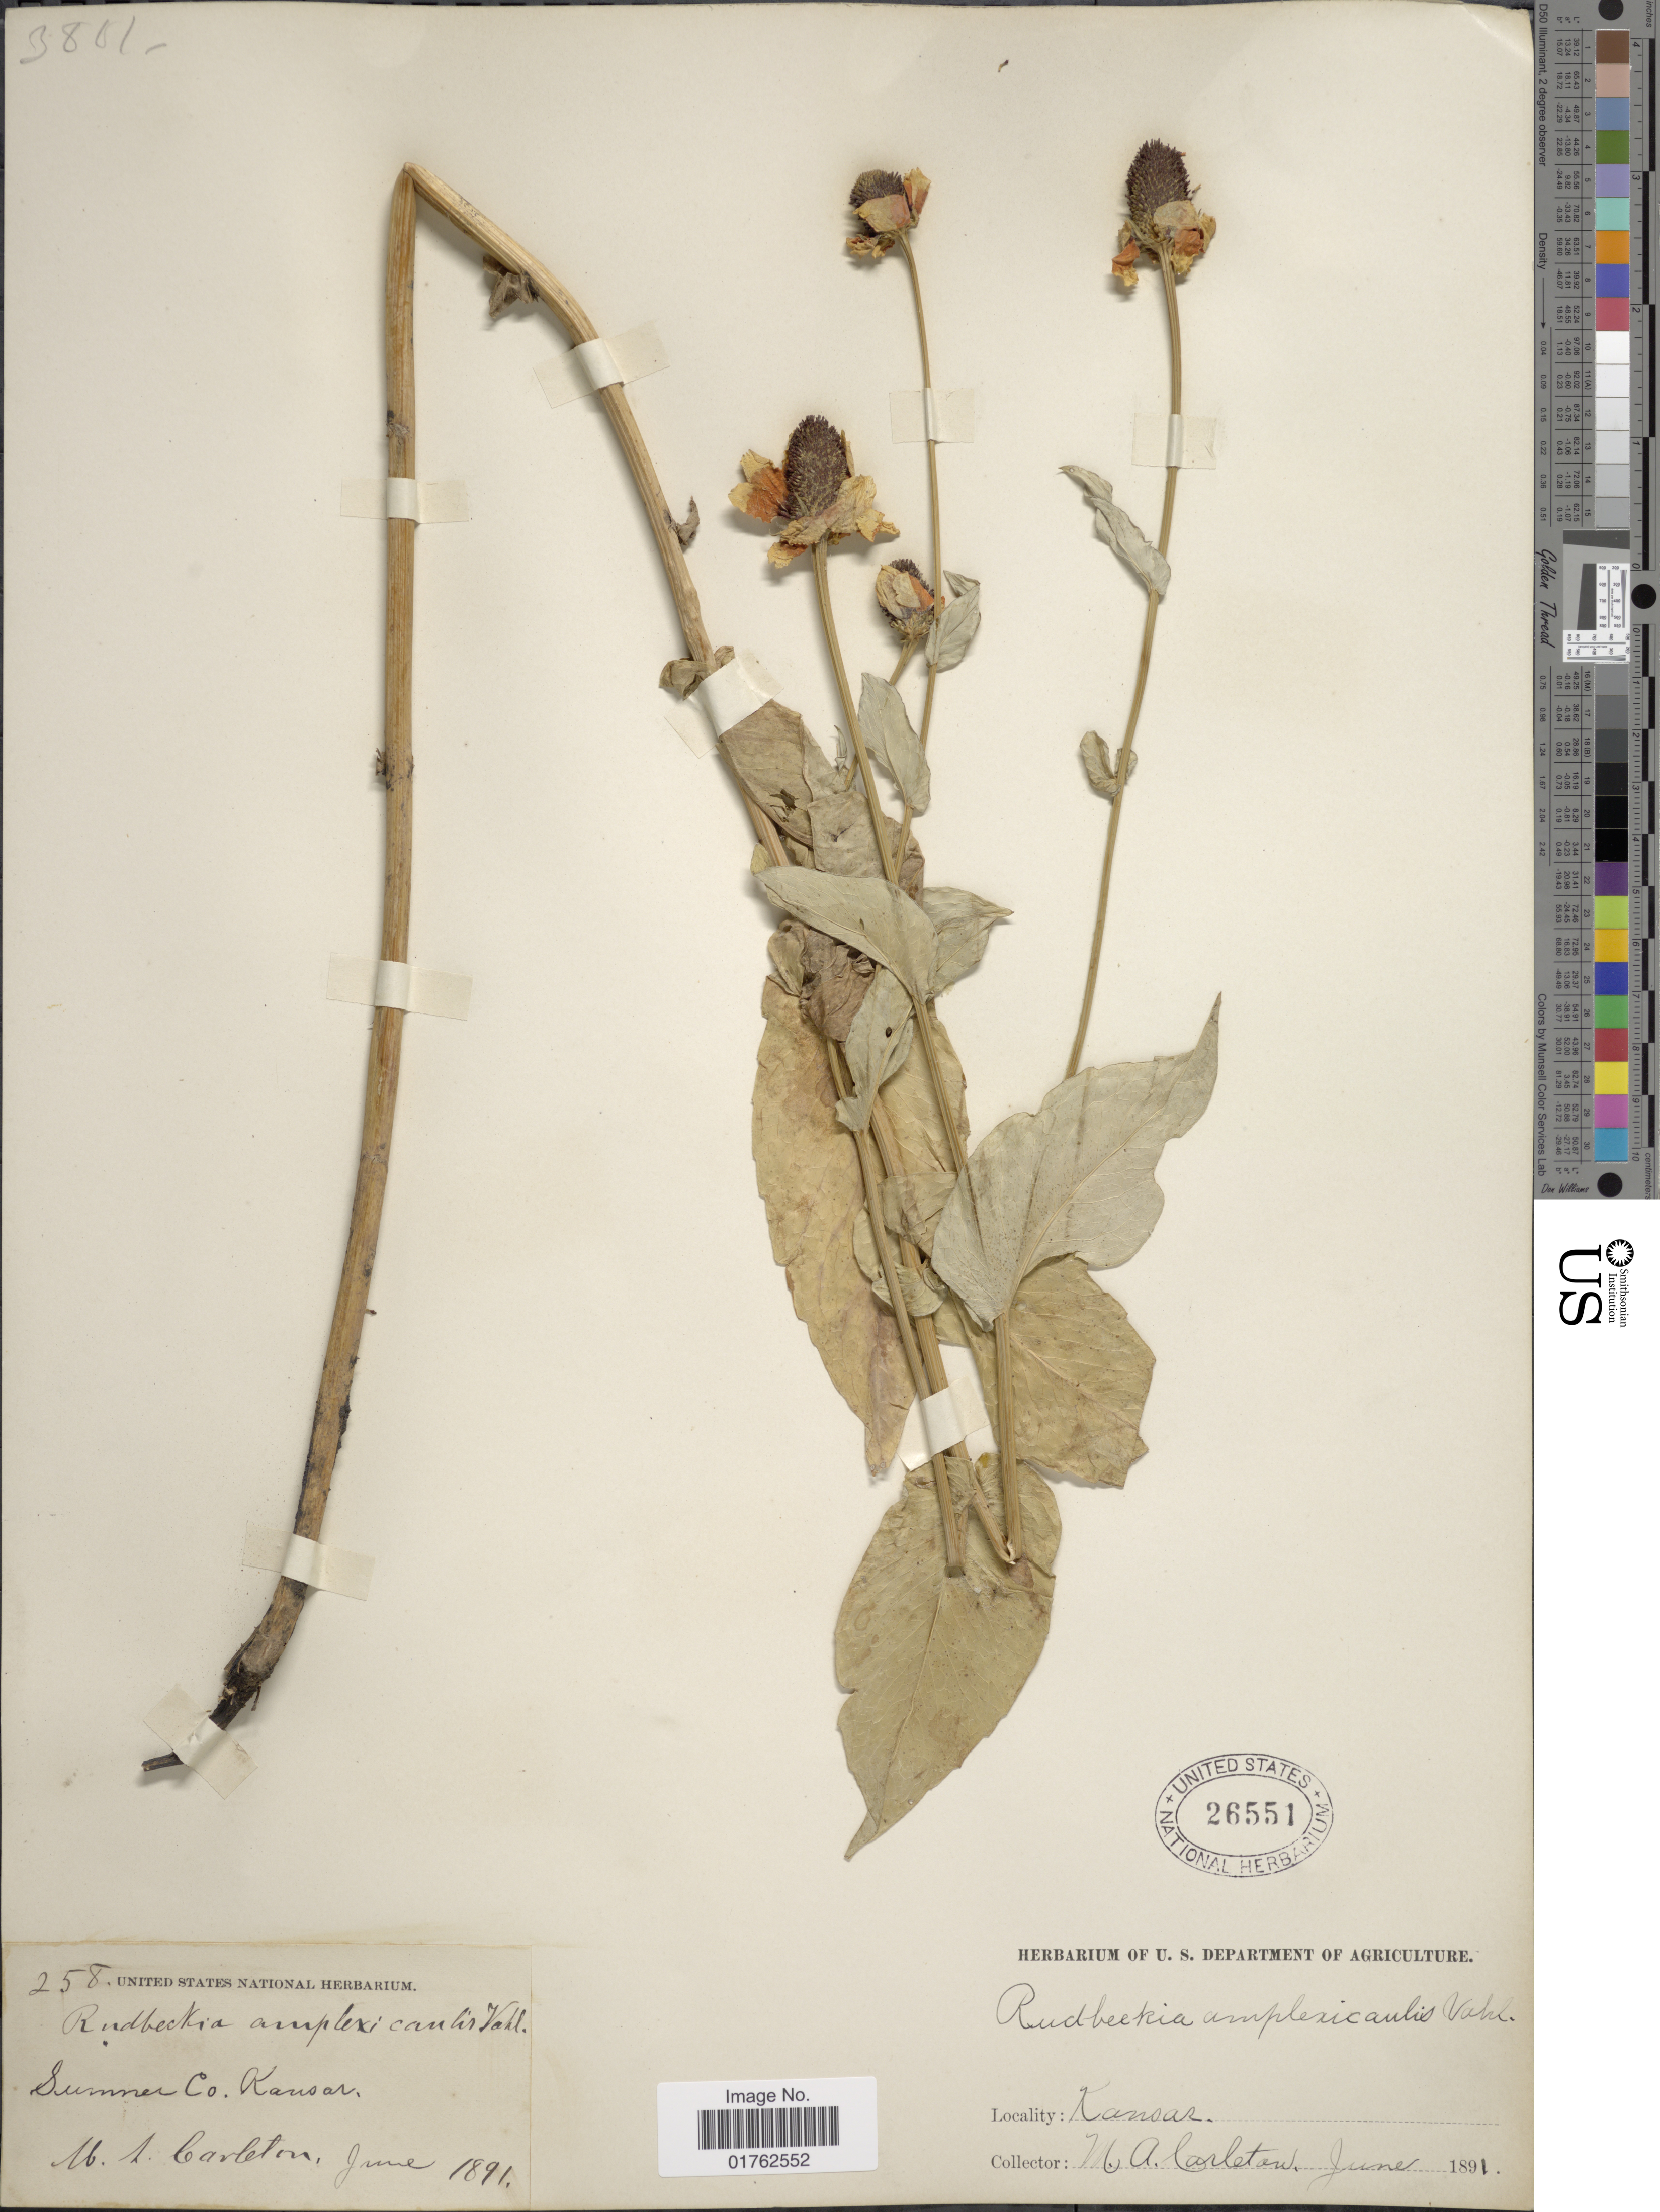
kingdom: Plantae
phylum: Tracheophyta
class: Magnoliopsida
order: Asterales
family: Asteraceae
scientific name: Dracopis amplexicaulis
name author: (Vahl) Cass.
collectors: W. Carleton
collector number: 258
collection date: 1891-06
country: United States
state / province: Kansas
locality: Sumner Co.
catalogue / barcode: US 26551